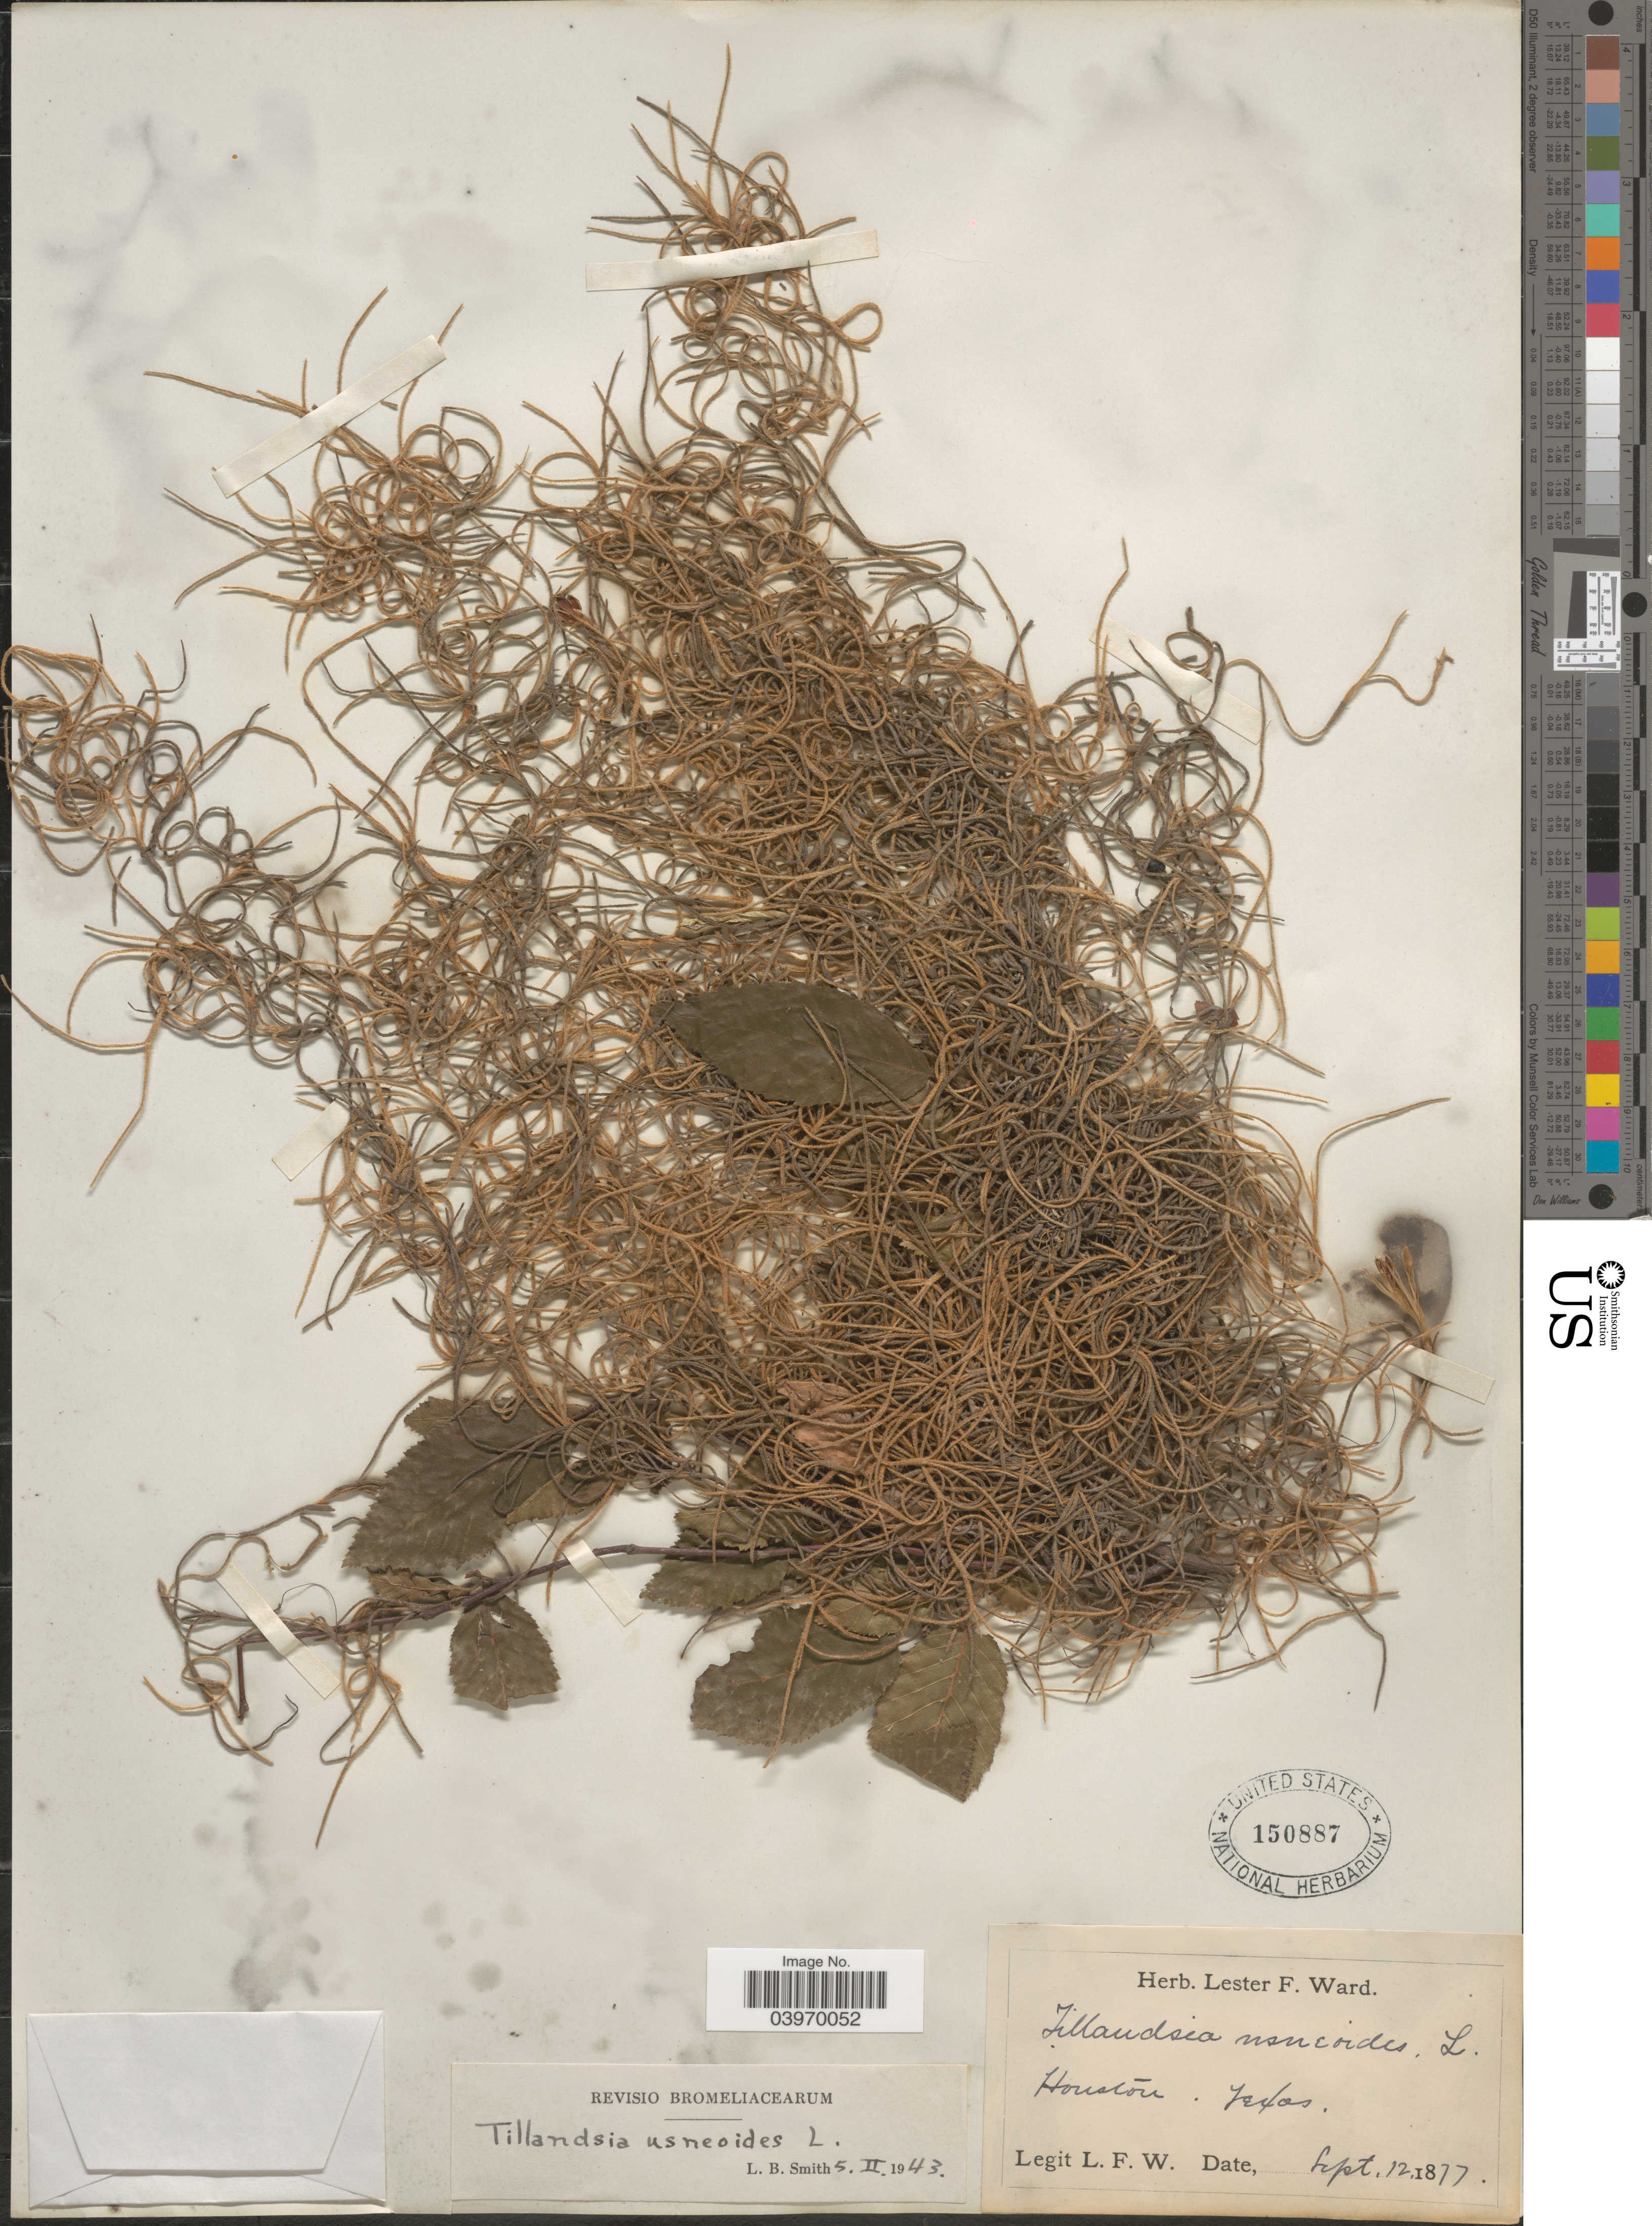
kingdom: Plantae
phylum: Tracheophyta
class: Liliopsida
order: Poales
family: Bromeliaceae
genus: Tillandsia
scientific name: Tillandsia usneoides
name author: (L.) L.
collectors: L. F. Ward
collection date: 1877-09-12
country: United States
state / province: Texas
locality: Houston.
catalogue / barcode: US 150887